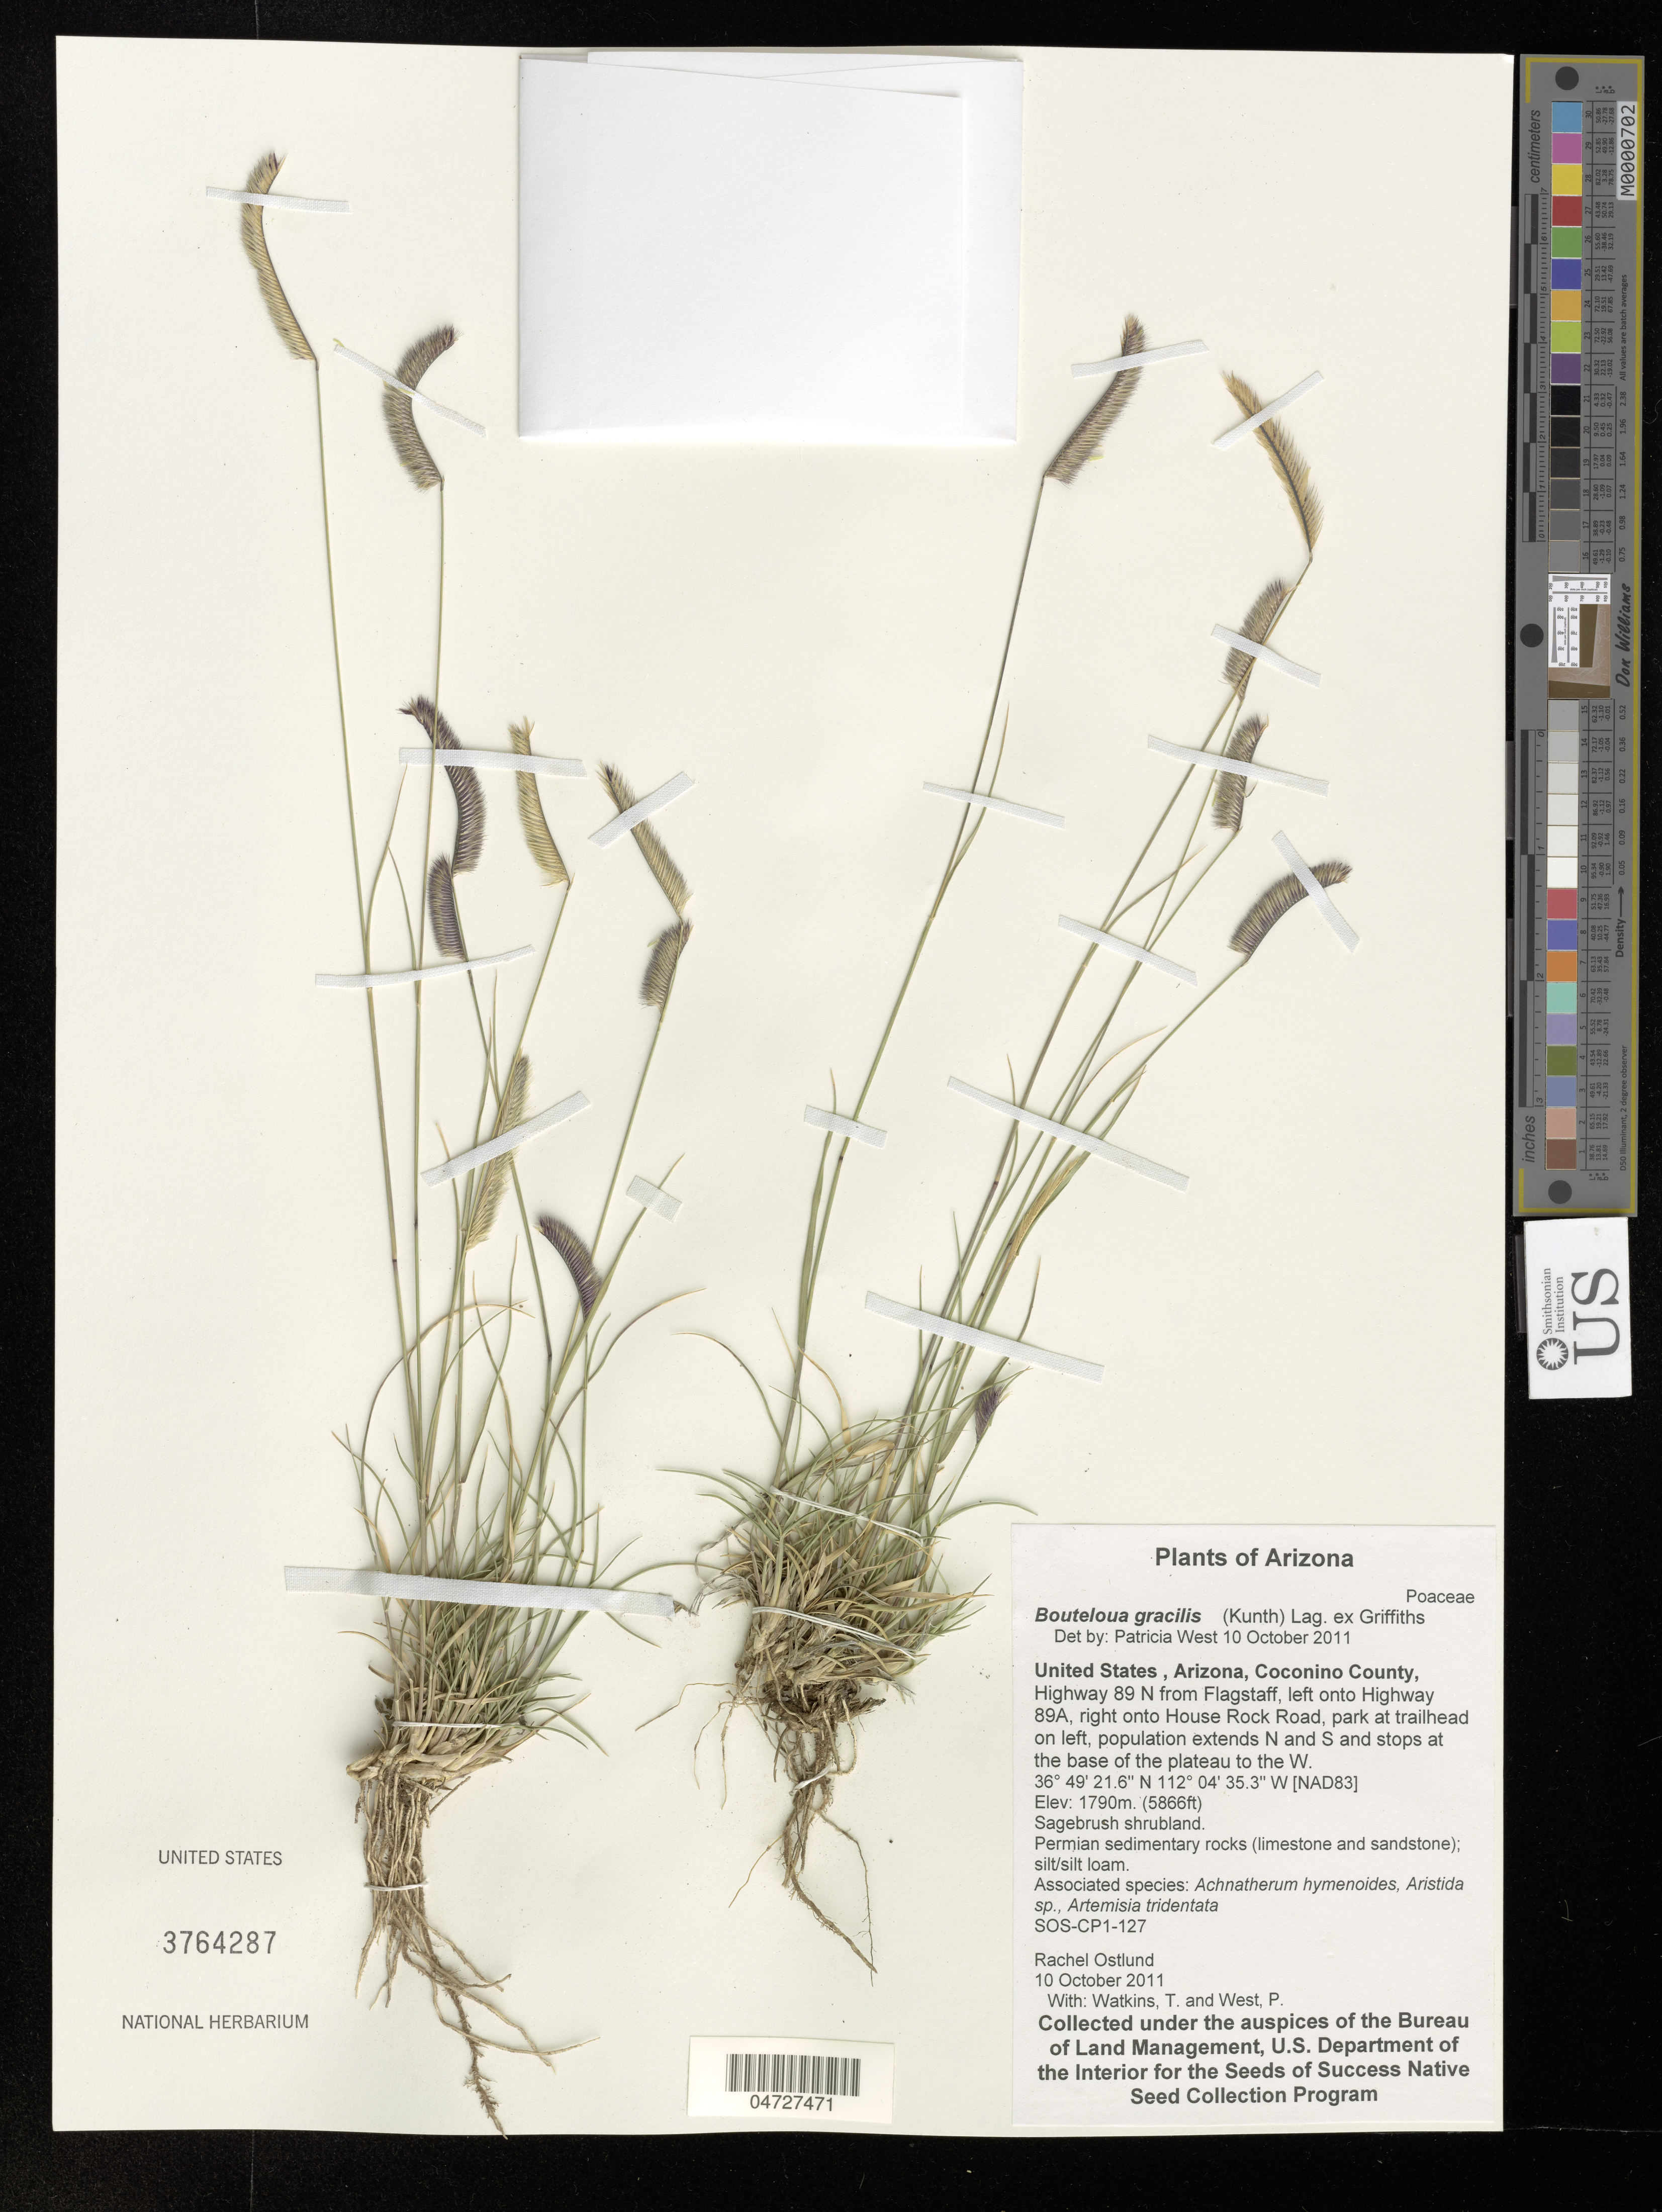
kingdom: Plantae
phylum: Tracheophyta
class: Liliopsida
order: Poales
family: Poaceae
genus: Bouteloua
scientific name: Bouteloua gracilis Vasey nom. rej.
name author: Vasey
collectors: R. Ostlund, T. Watkins & P. West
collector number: SOS-CP1-127?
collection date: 2011-10-10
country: United States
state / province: Arizona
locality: Coconino County, Highway 89 N from Flagstaff, left onto Highway 89A, right onto House Rock Road, park at trailhead on left, population extends N and S and stops at the base of the plateau to the W.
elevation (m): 1790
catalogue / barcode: US 3764287